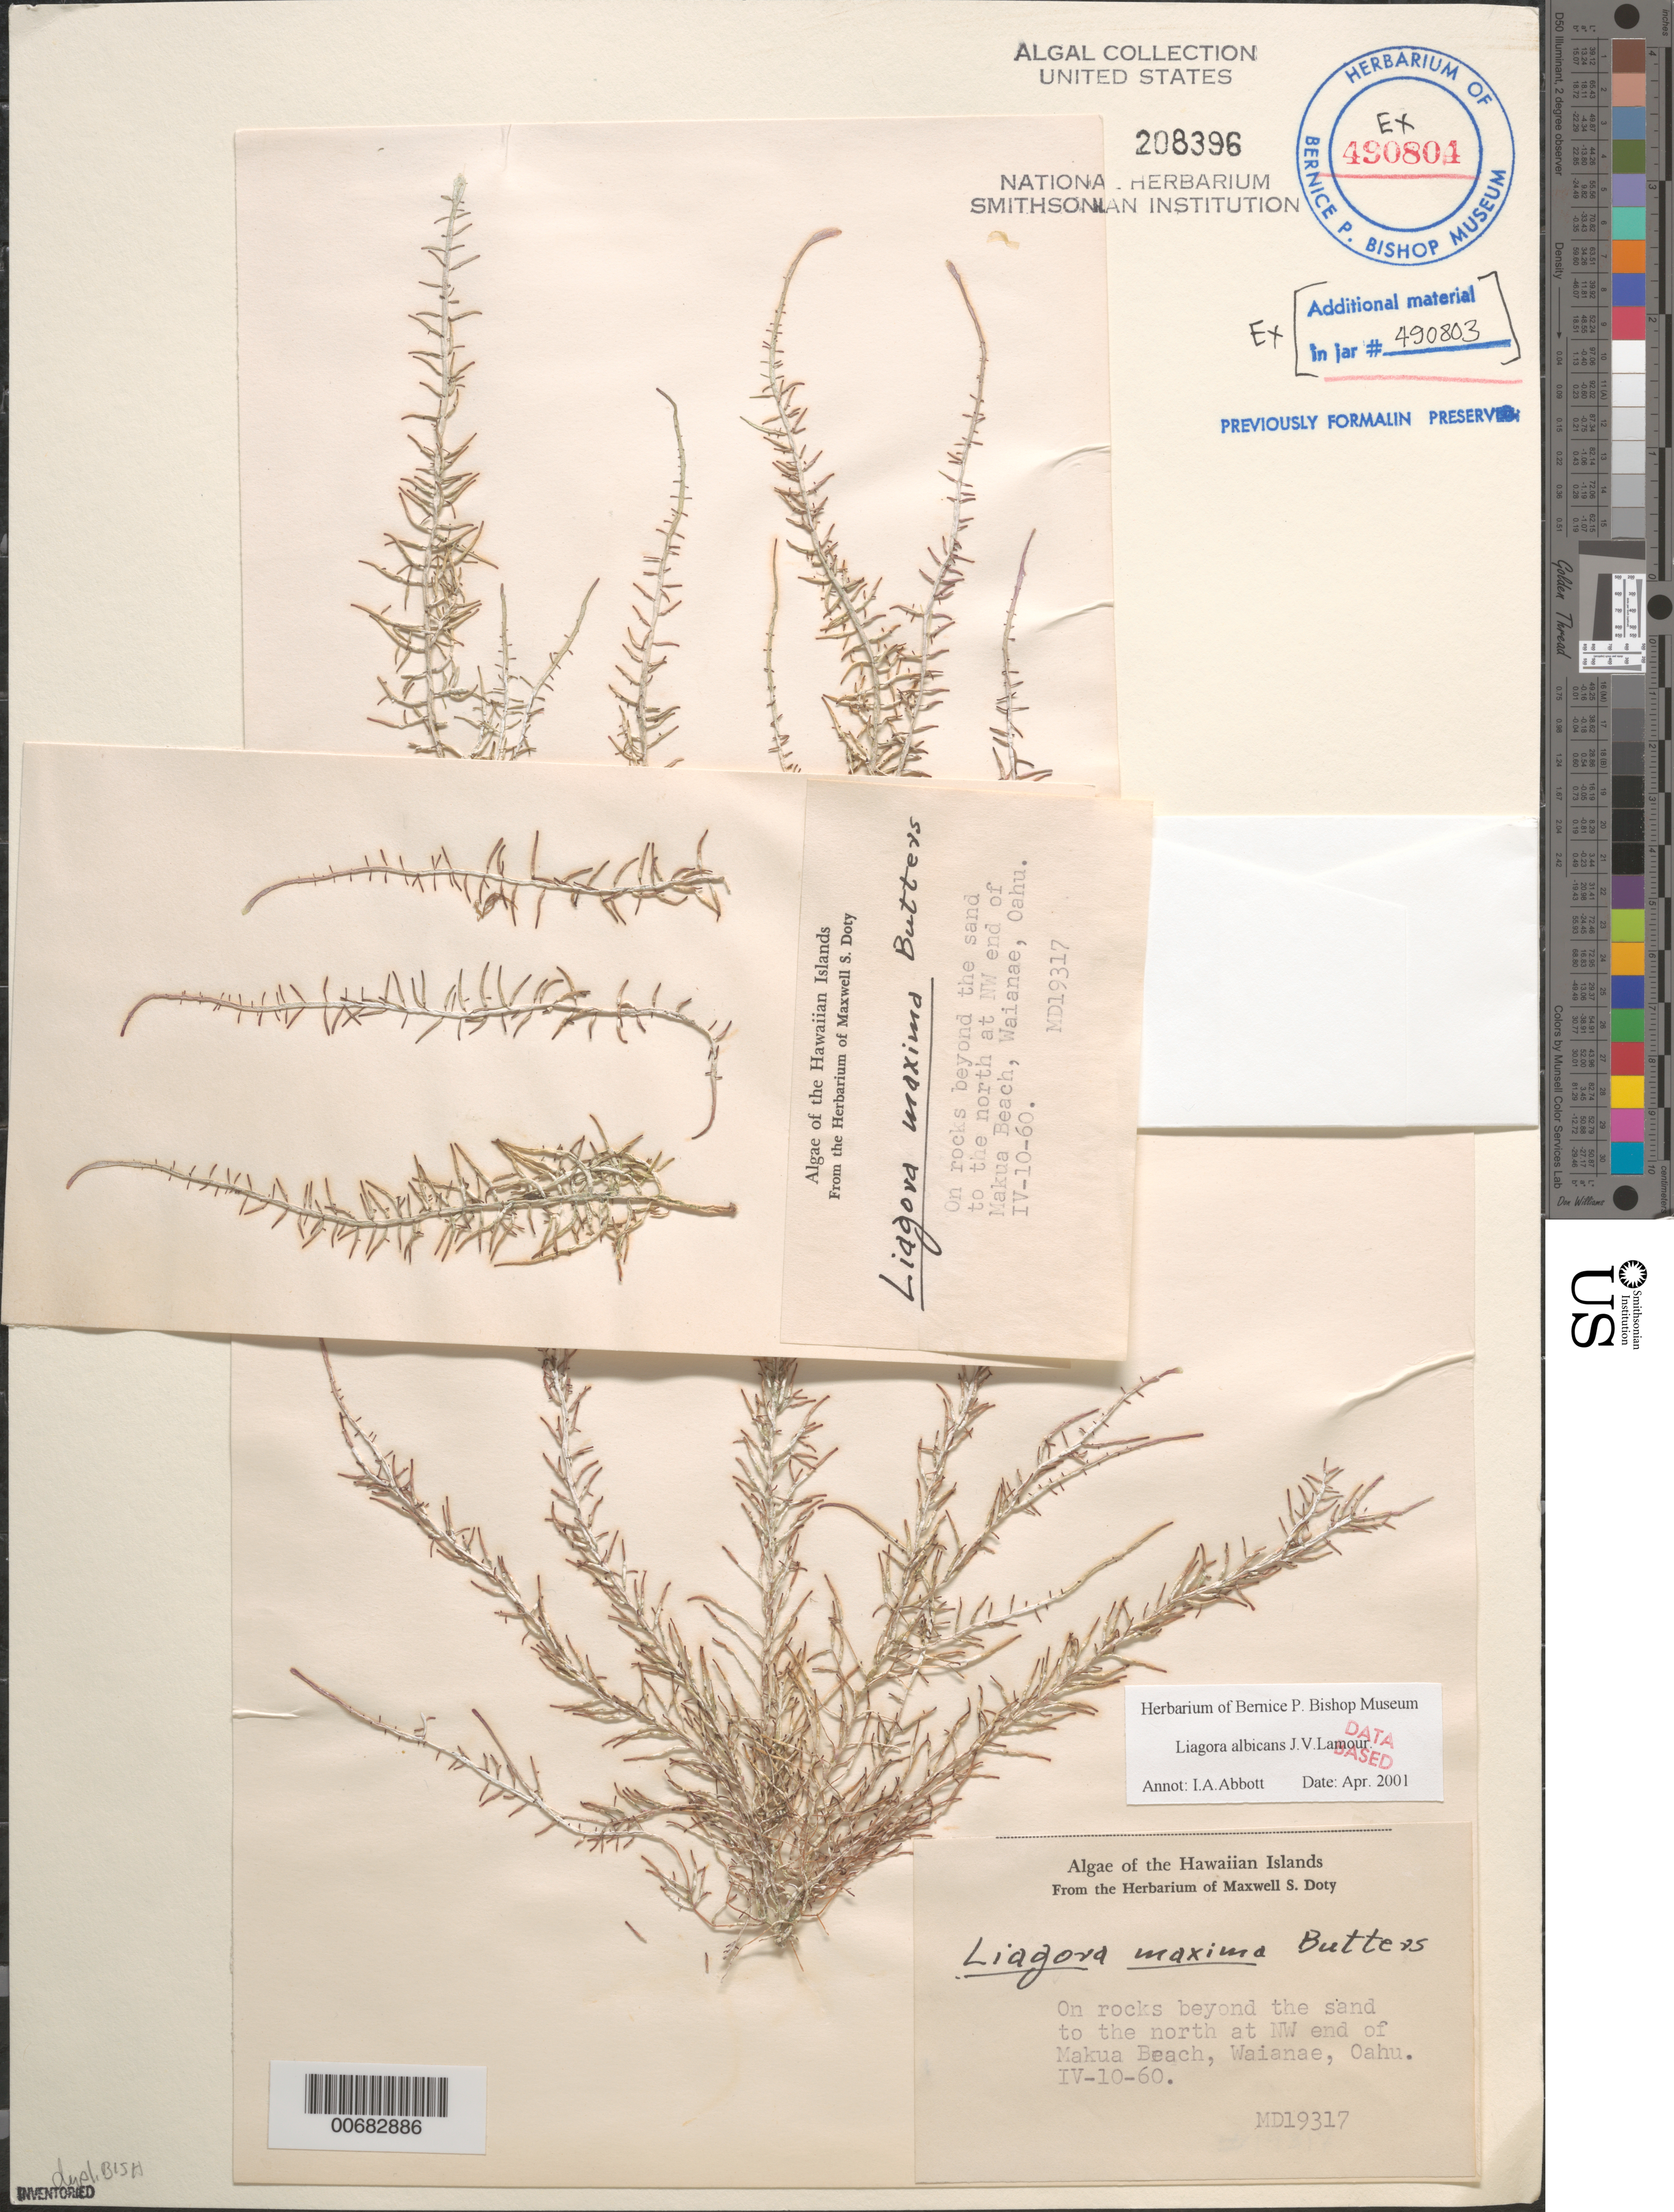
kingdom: Plantae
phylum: Rhodophyta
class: Florideophyceae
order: Nemaliales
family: Liagoraceae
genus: Liagora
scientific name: Liagora albicans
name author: J.V.Lamouroux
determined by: Abbott, Isabella A.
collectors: M. S. Doty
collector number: MSD 19317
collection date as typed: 10 Apr 1960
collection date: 1960-04-10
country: United States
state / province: Hawaii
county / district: Honolulu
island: Oahu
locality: Makua Beach, northwest end, Waianae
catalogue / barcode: US 208396